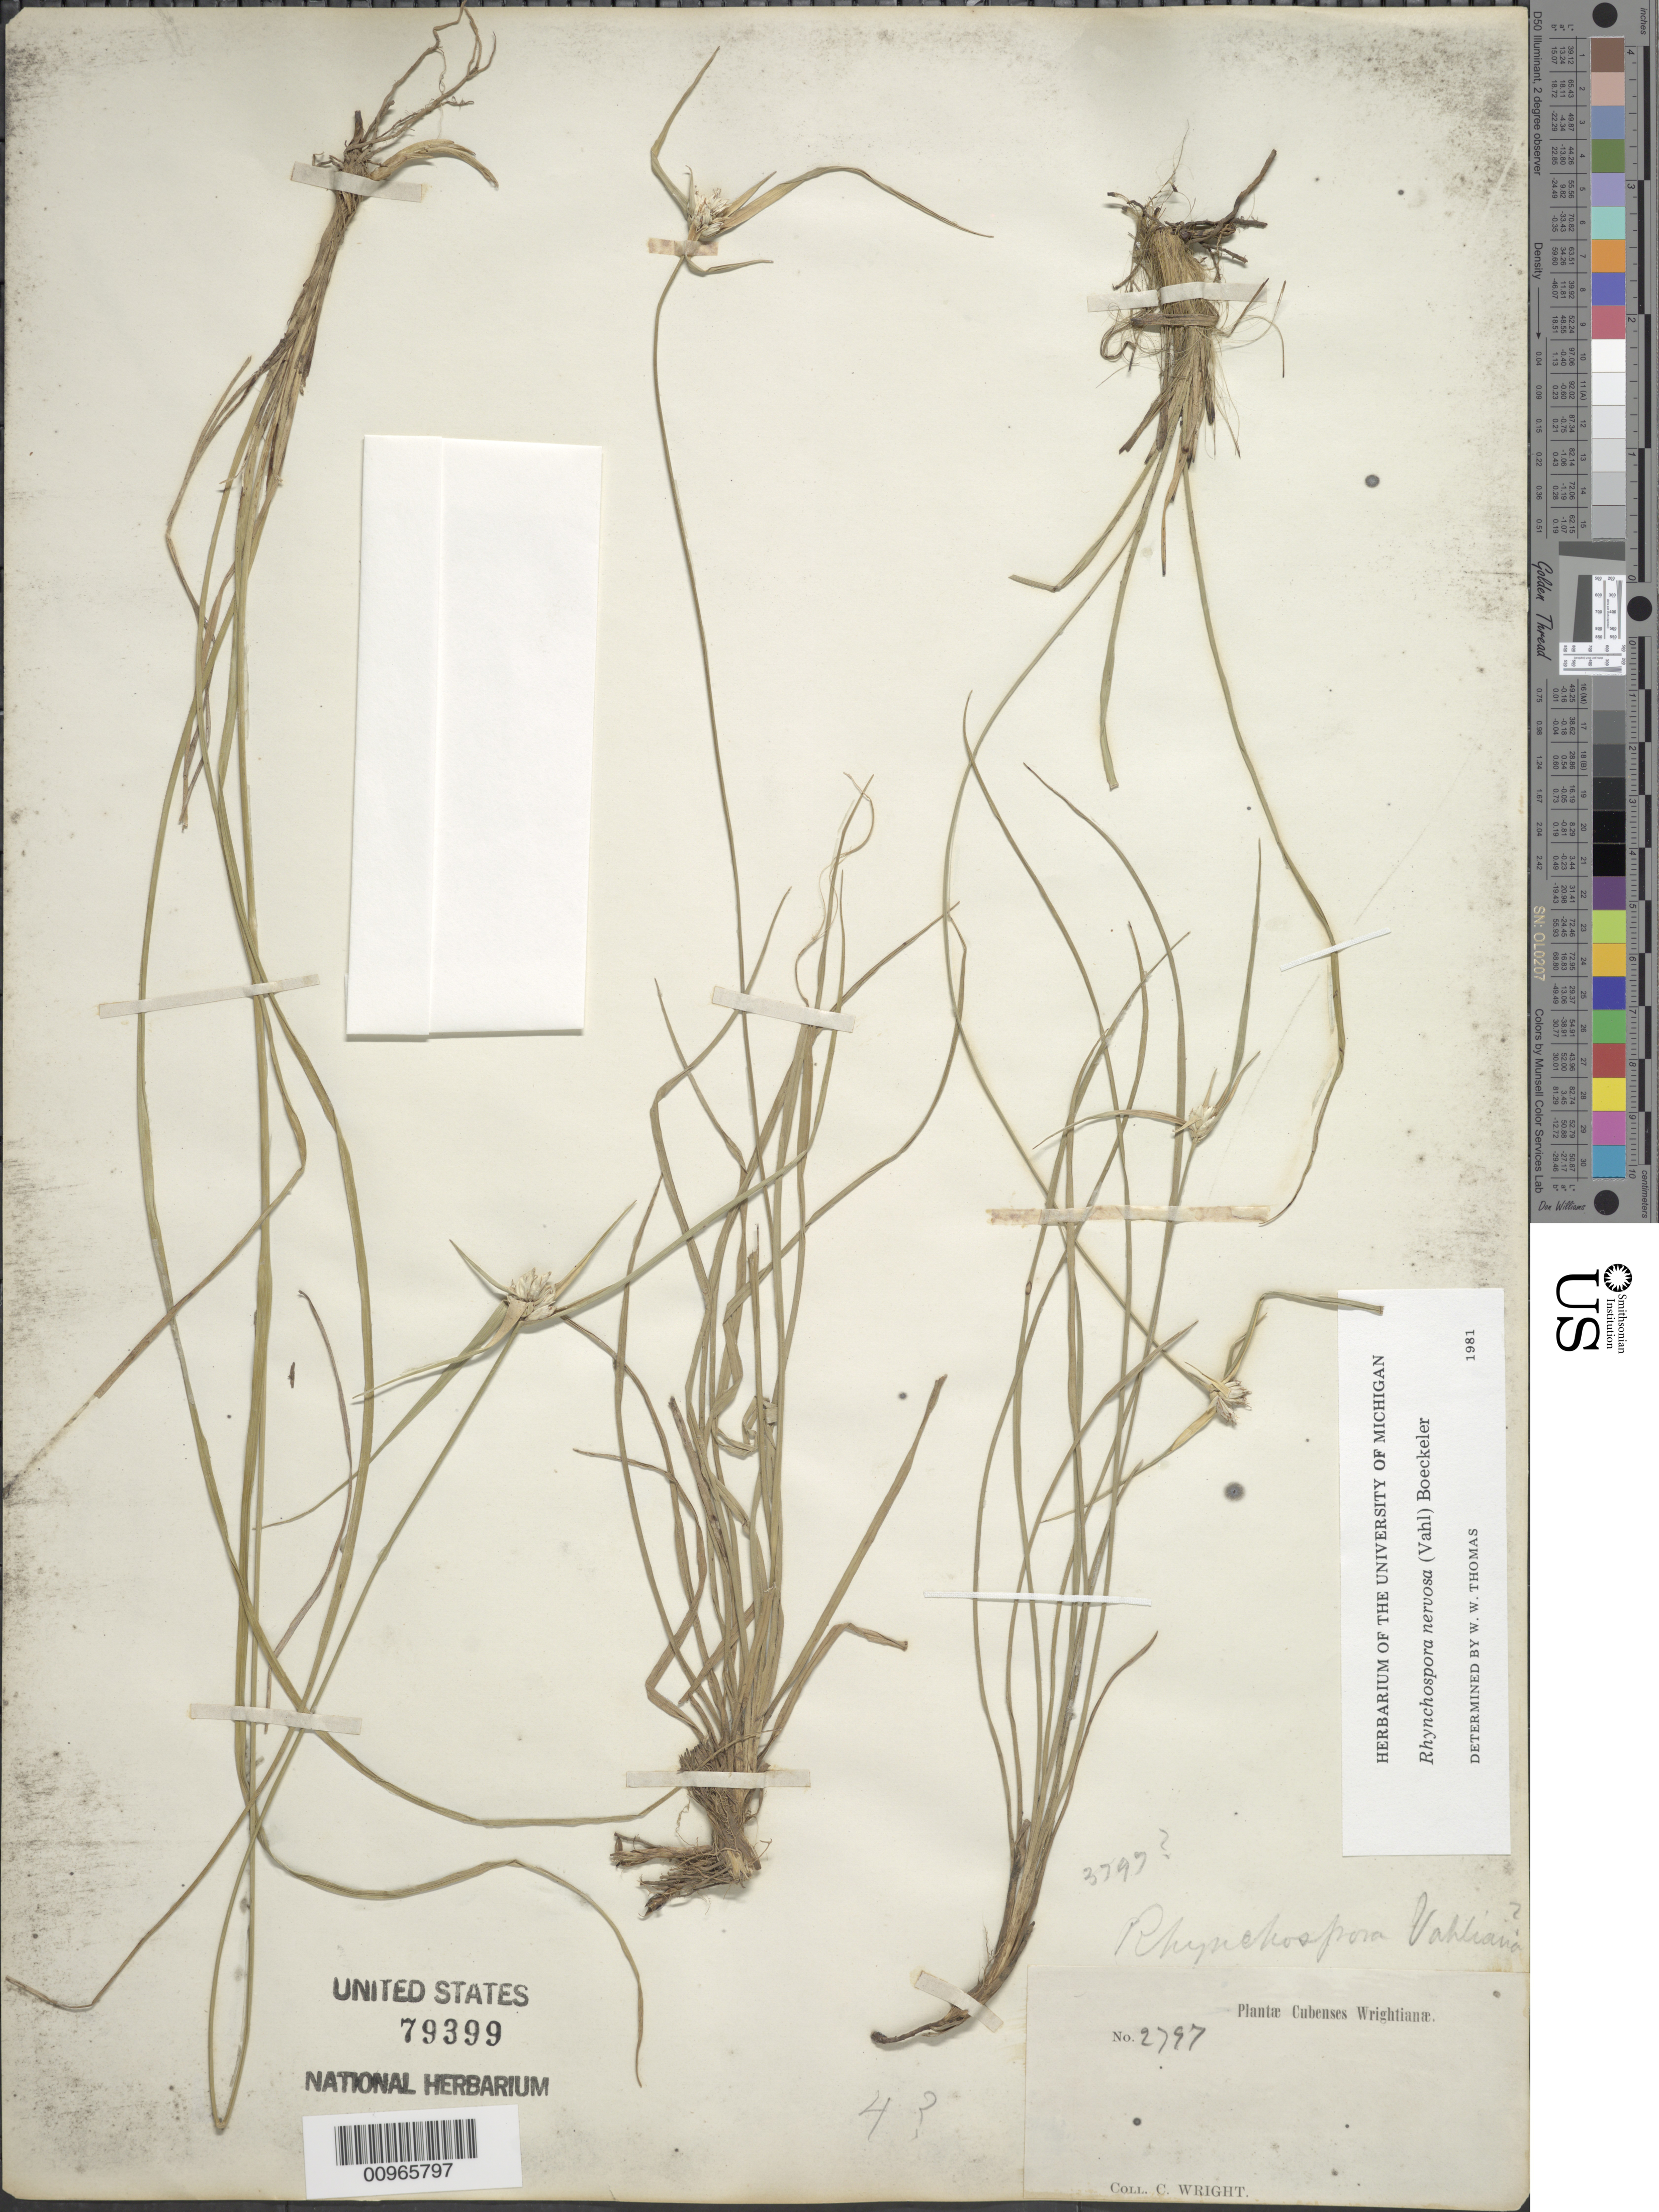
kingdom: Plantae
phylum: Tracheophyta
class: Liliopsida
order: Poales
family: Cyperaceae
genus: Rhynchospora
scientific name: Rhynchospora nervosa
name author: (Vahl) Boeckeler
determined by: Thomas, W. W.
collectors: C. Wright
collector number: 2797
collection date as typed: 1860 to -- --- 1864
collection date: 1860/1864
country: Cuba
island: Cuba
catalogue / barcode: US 79399